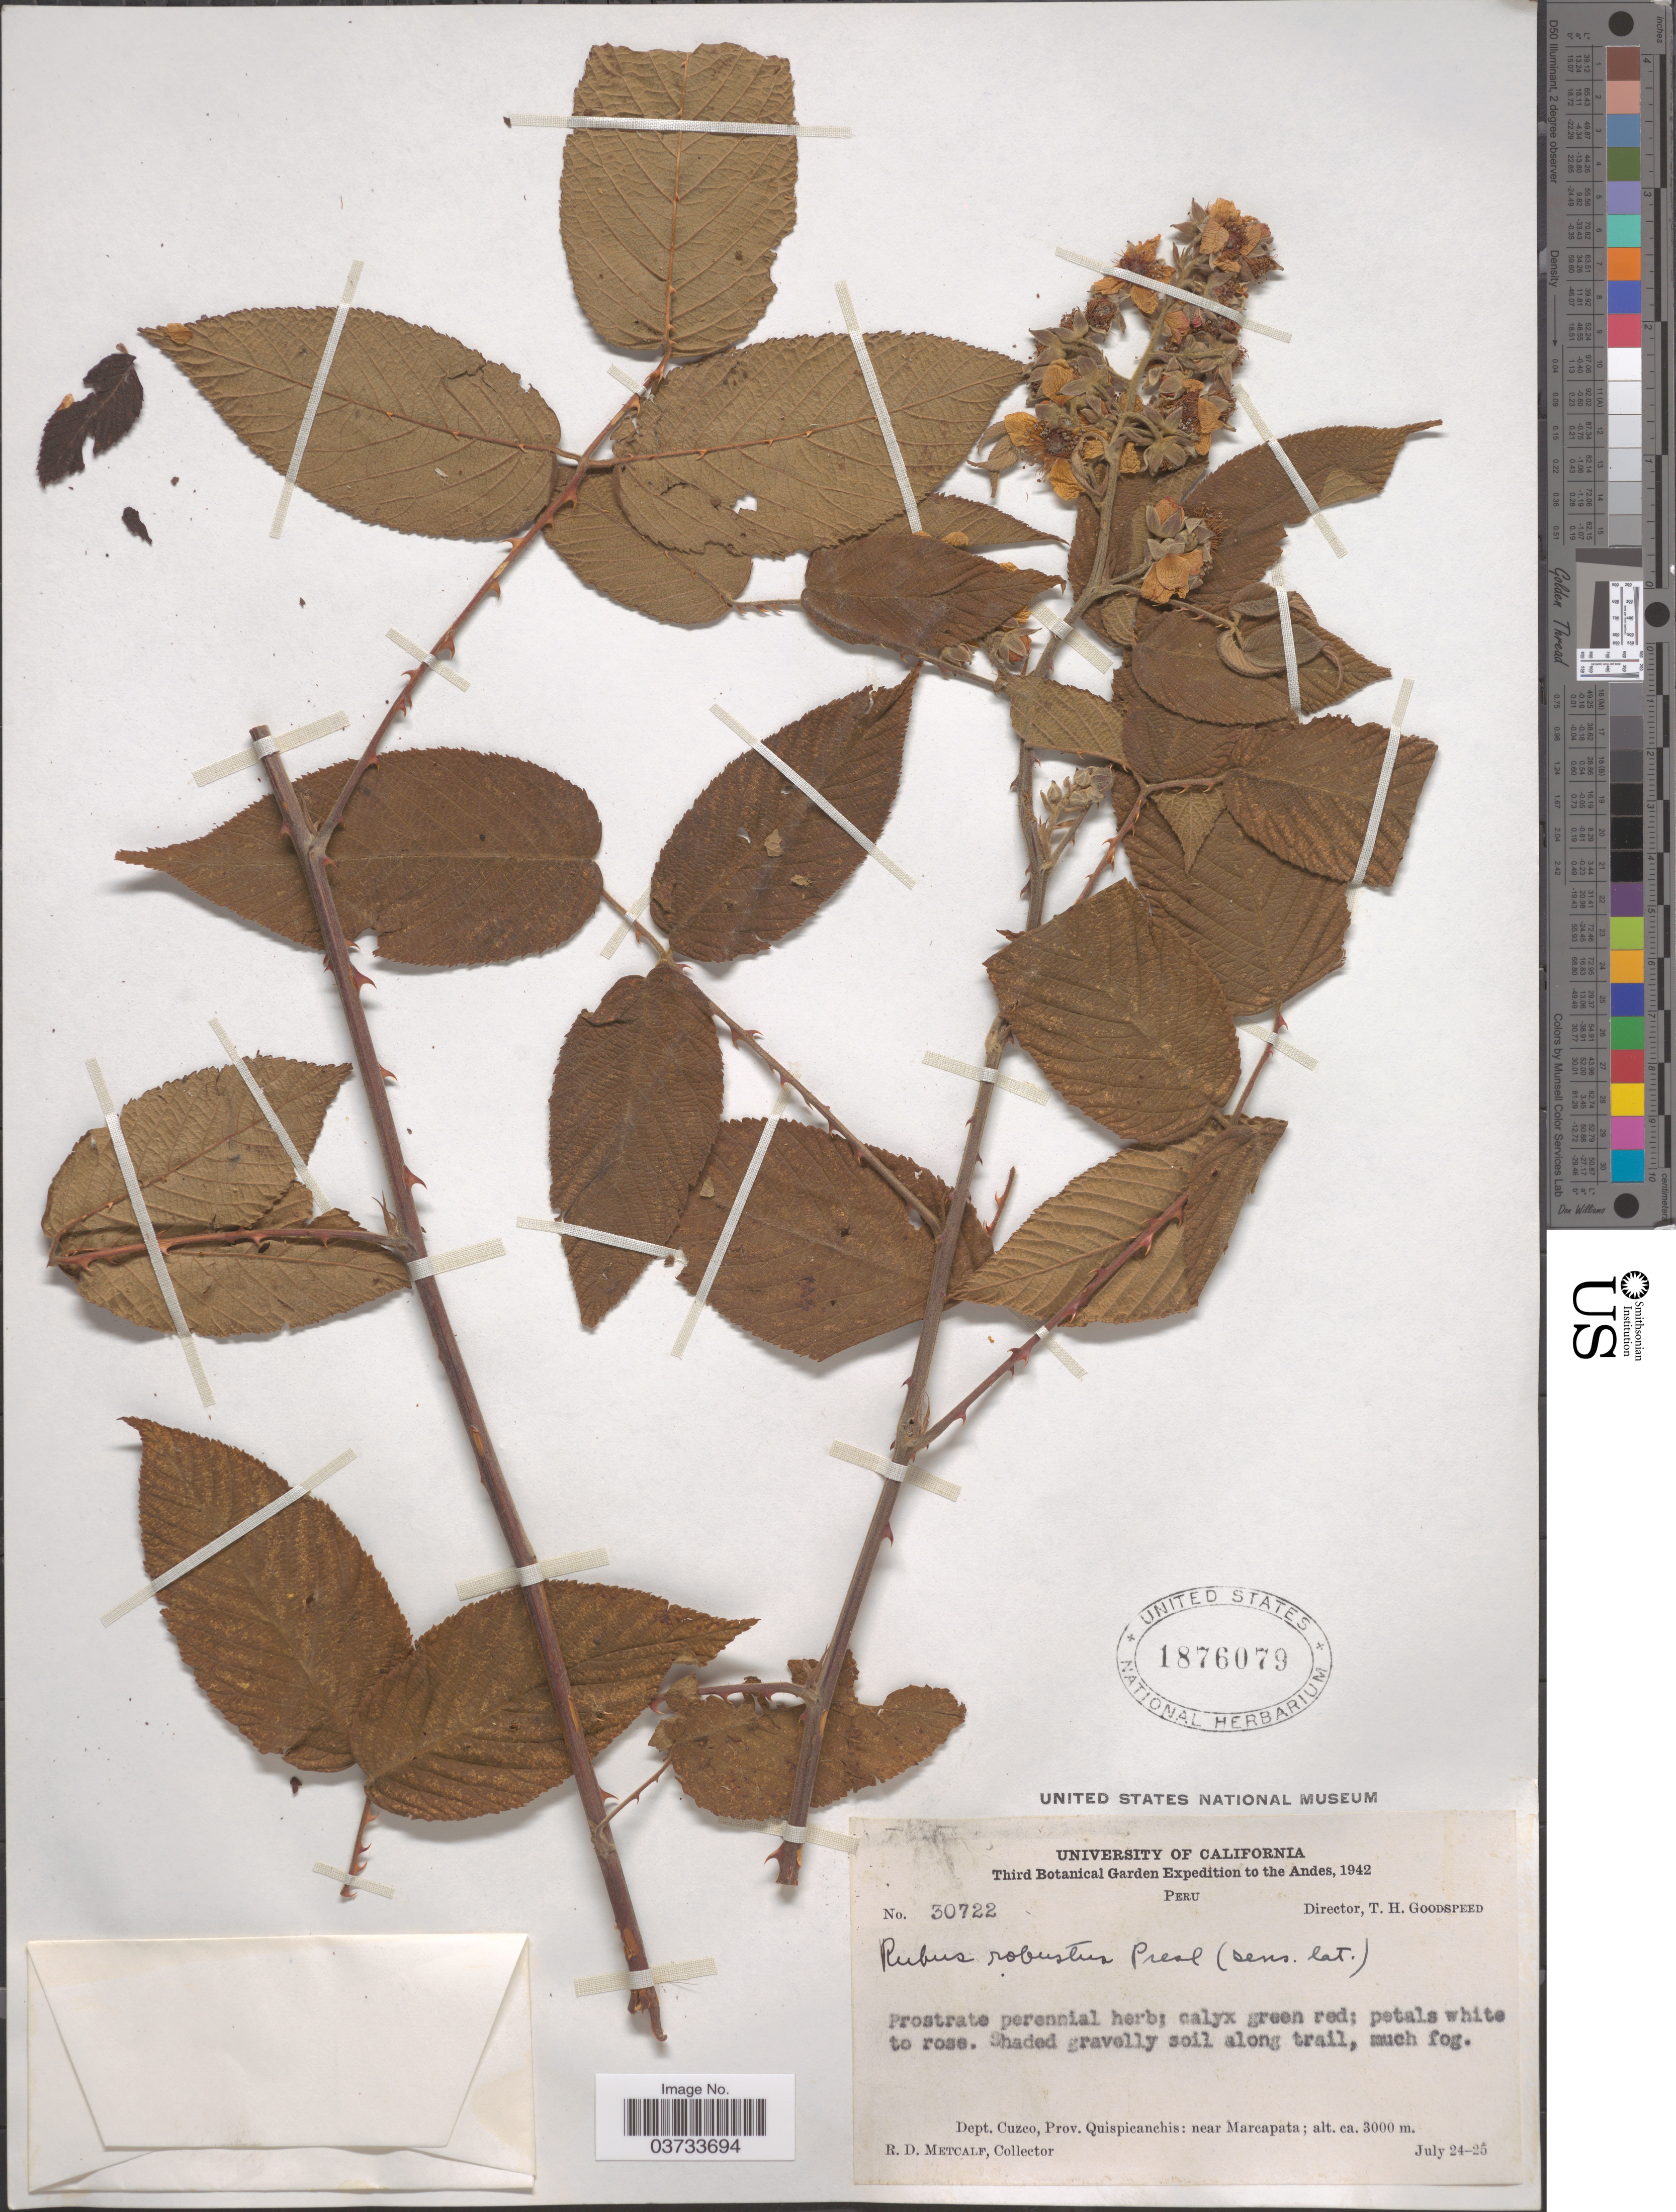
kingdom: Plantae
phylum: Tracheophyta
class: Magnoliopsida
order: Rosales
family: Rosaceae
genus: Rubus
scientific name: Rubus robustus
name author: C. Presl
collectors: R. D. Metcalf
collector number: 30722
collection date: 1942-07-24/1942-07-25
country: Peru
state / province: Cusco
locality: The Andes. Dept. Cuzco, Prov. Quispicanchis: near Marcapata.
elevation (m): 3000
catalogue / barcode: US 1876079